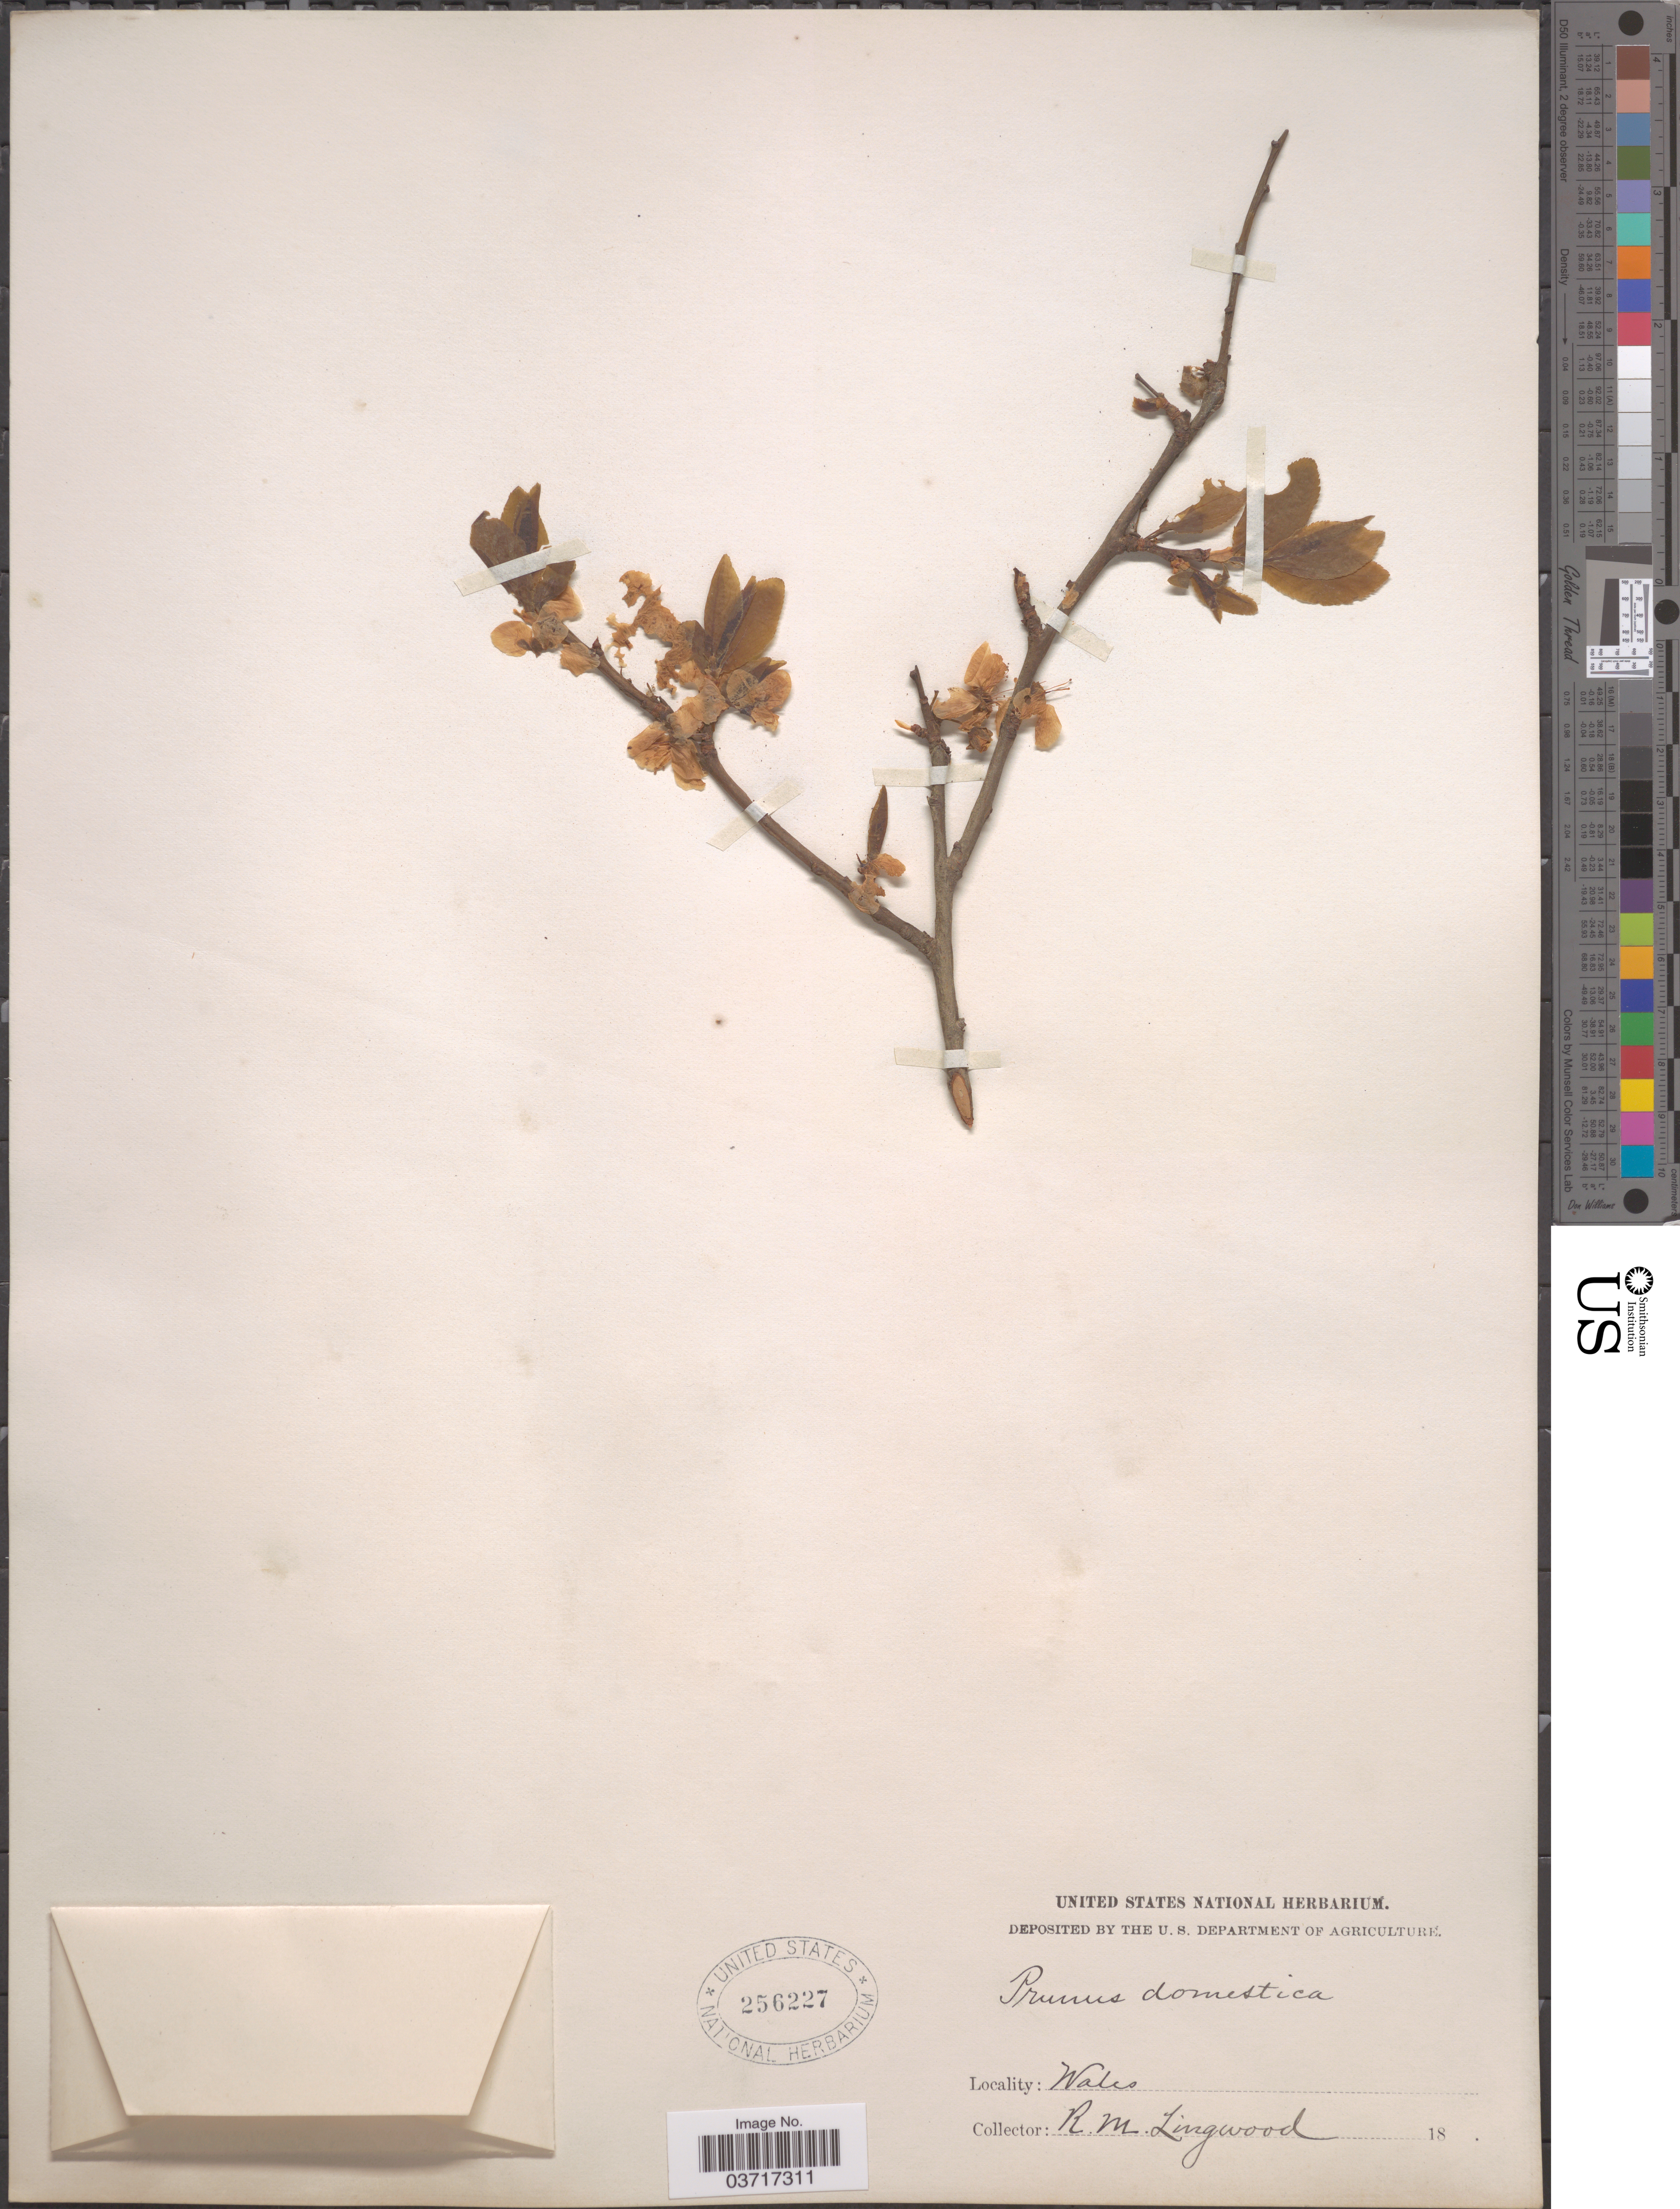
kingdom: Plantae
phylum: Tracheophyta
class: Magnoliopsida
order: Rosales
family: Rosaceae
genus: Prunus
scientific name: Prunus domestica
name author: L.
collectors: R. Lingwood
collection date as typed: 18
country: United Kingdom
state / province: Wales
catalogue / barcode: US 256227